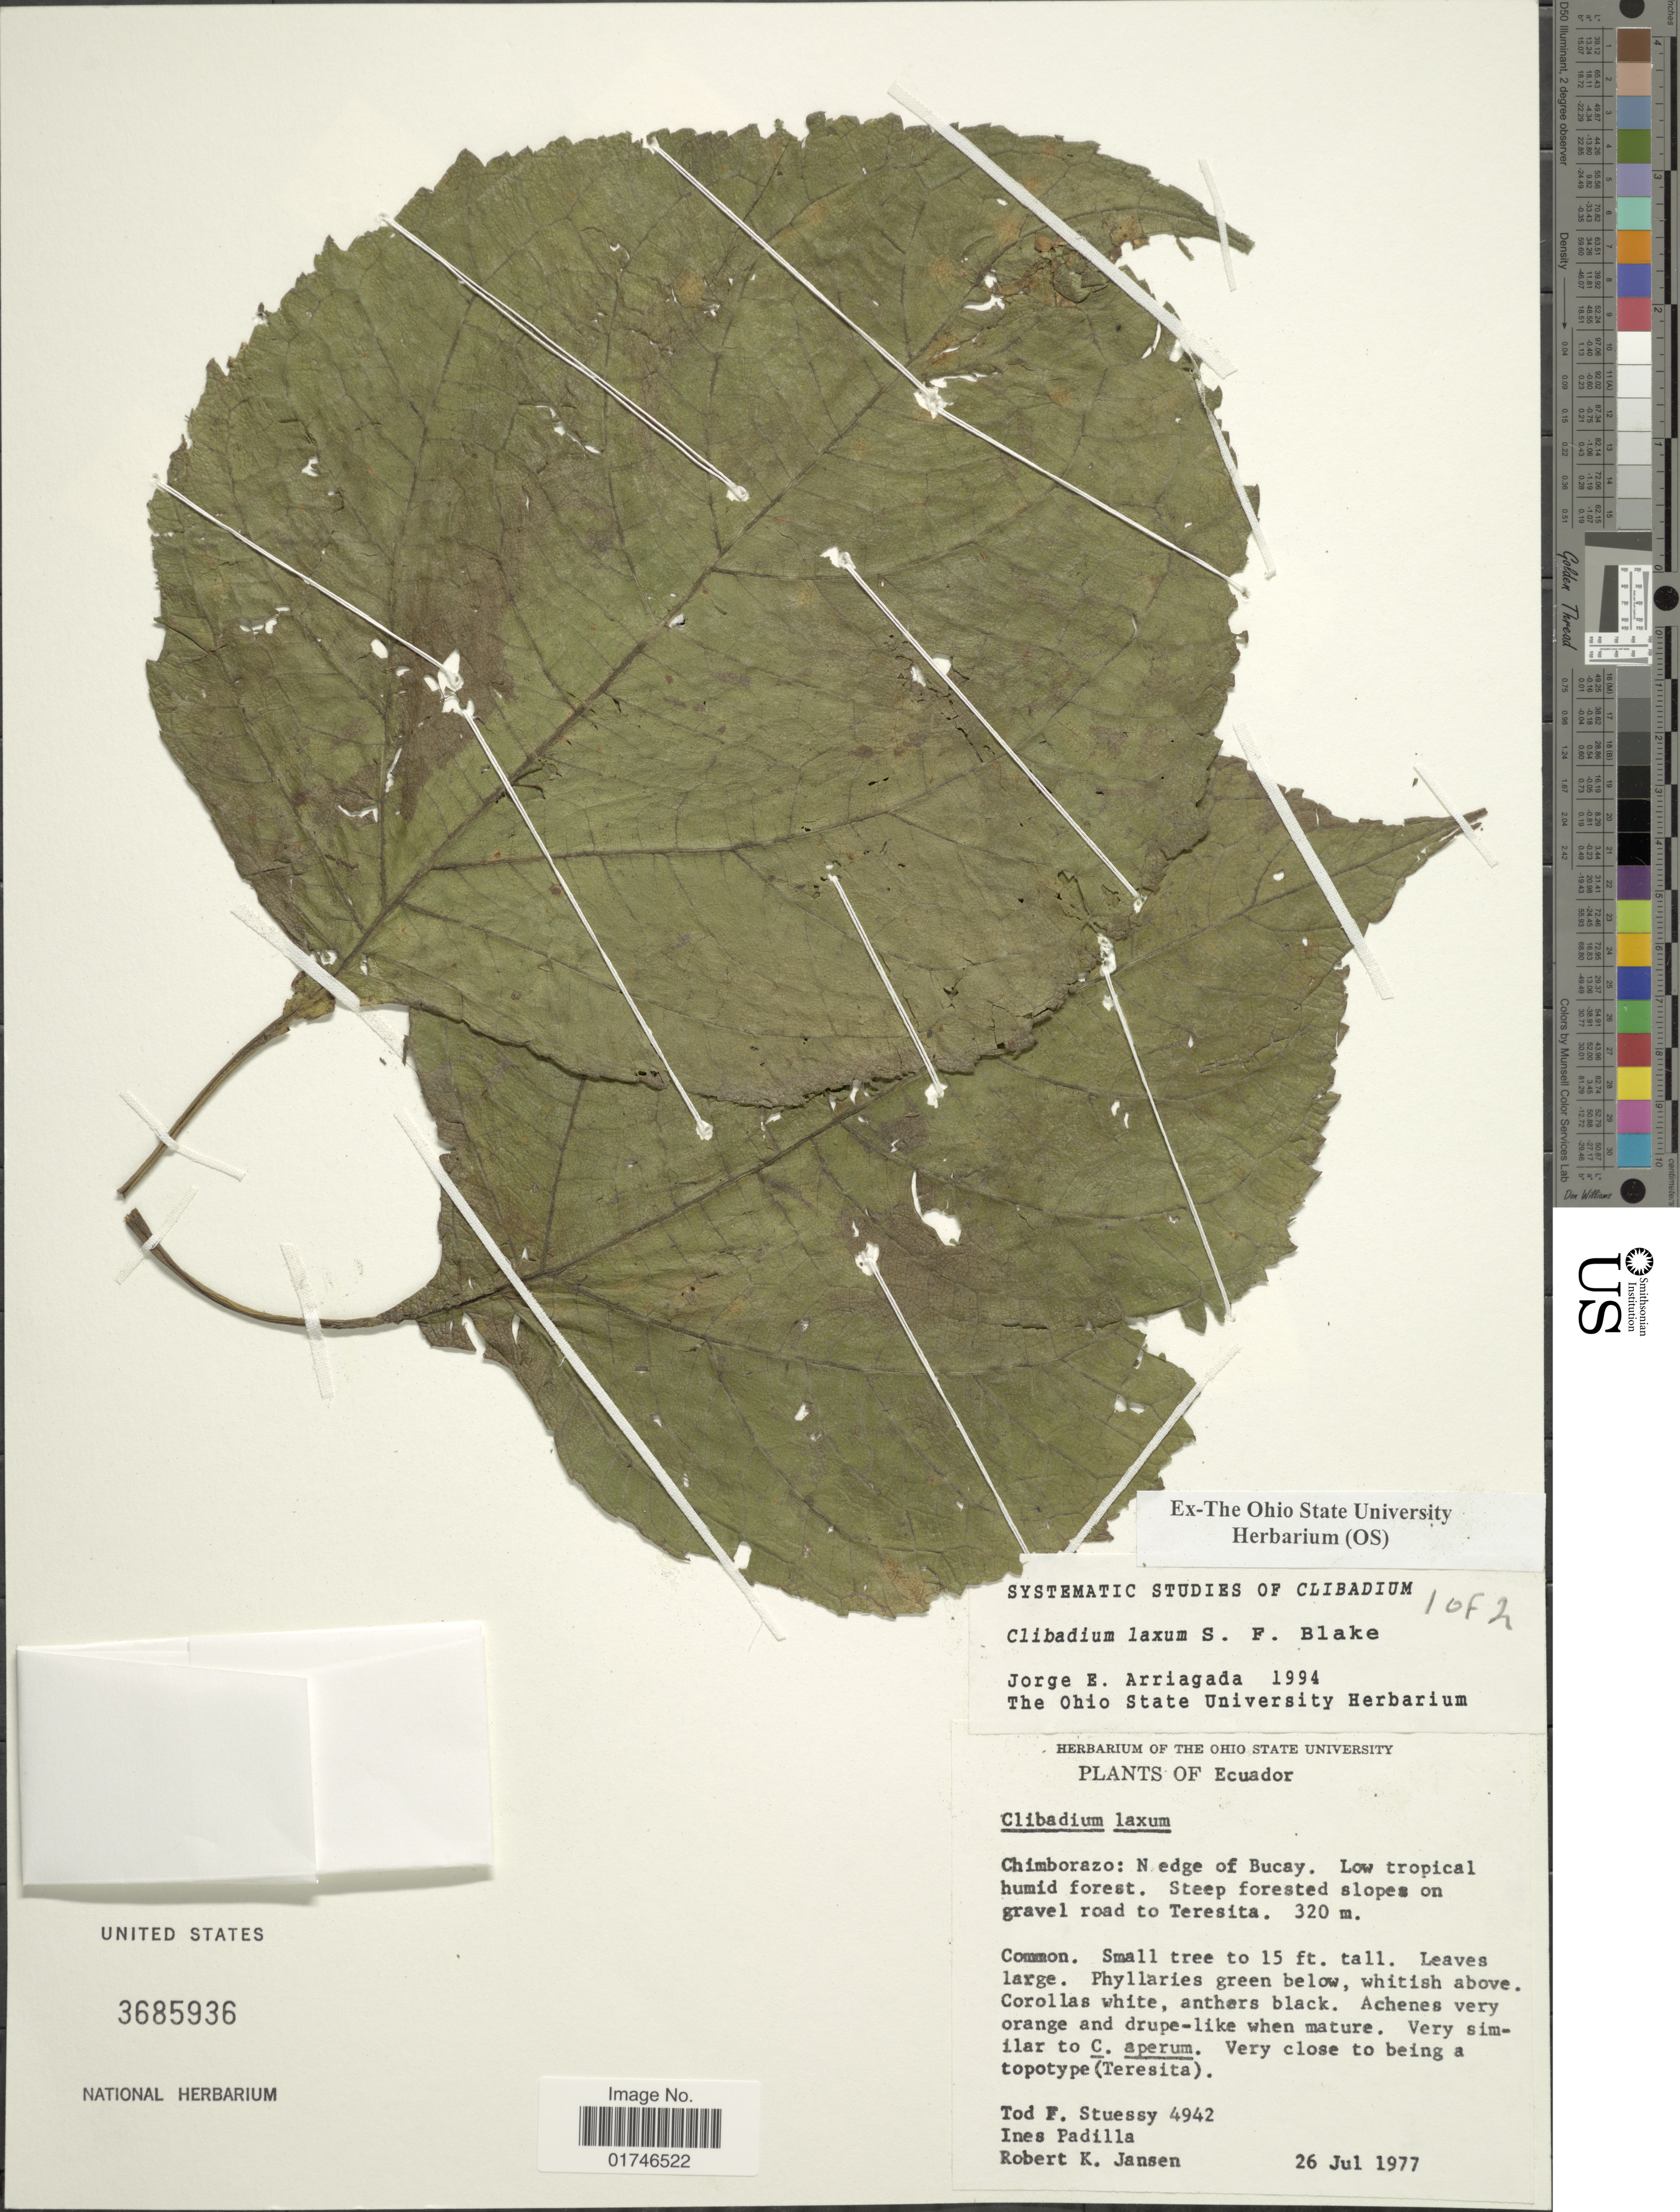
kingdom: Plantae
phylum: Tracheophyta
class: Magnoliopsida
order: Asterales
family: Asteraceae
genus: Clibadium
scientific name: Clibadium laxum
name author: S.F. Blake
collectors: T. Stuessy, I. Padilla & R. K. Jansen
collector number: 4942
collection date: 1977-07-26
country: Ecuador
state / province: Chimborazo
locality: Chimborazo: N edge of Bucay.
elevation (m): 320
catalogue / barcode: US 3685936